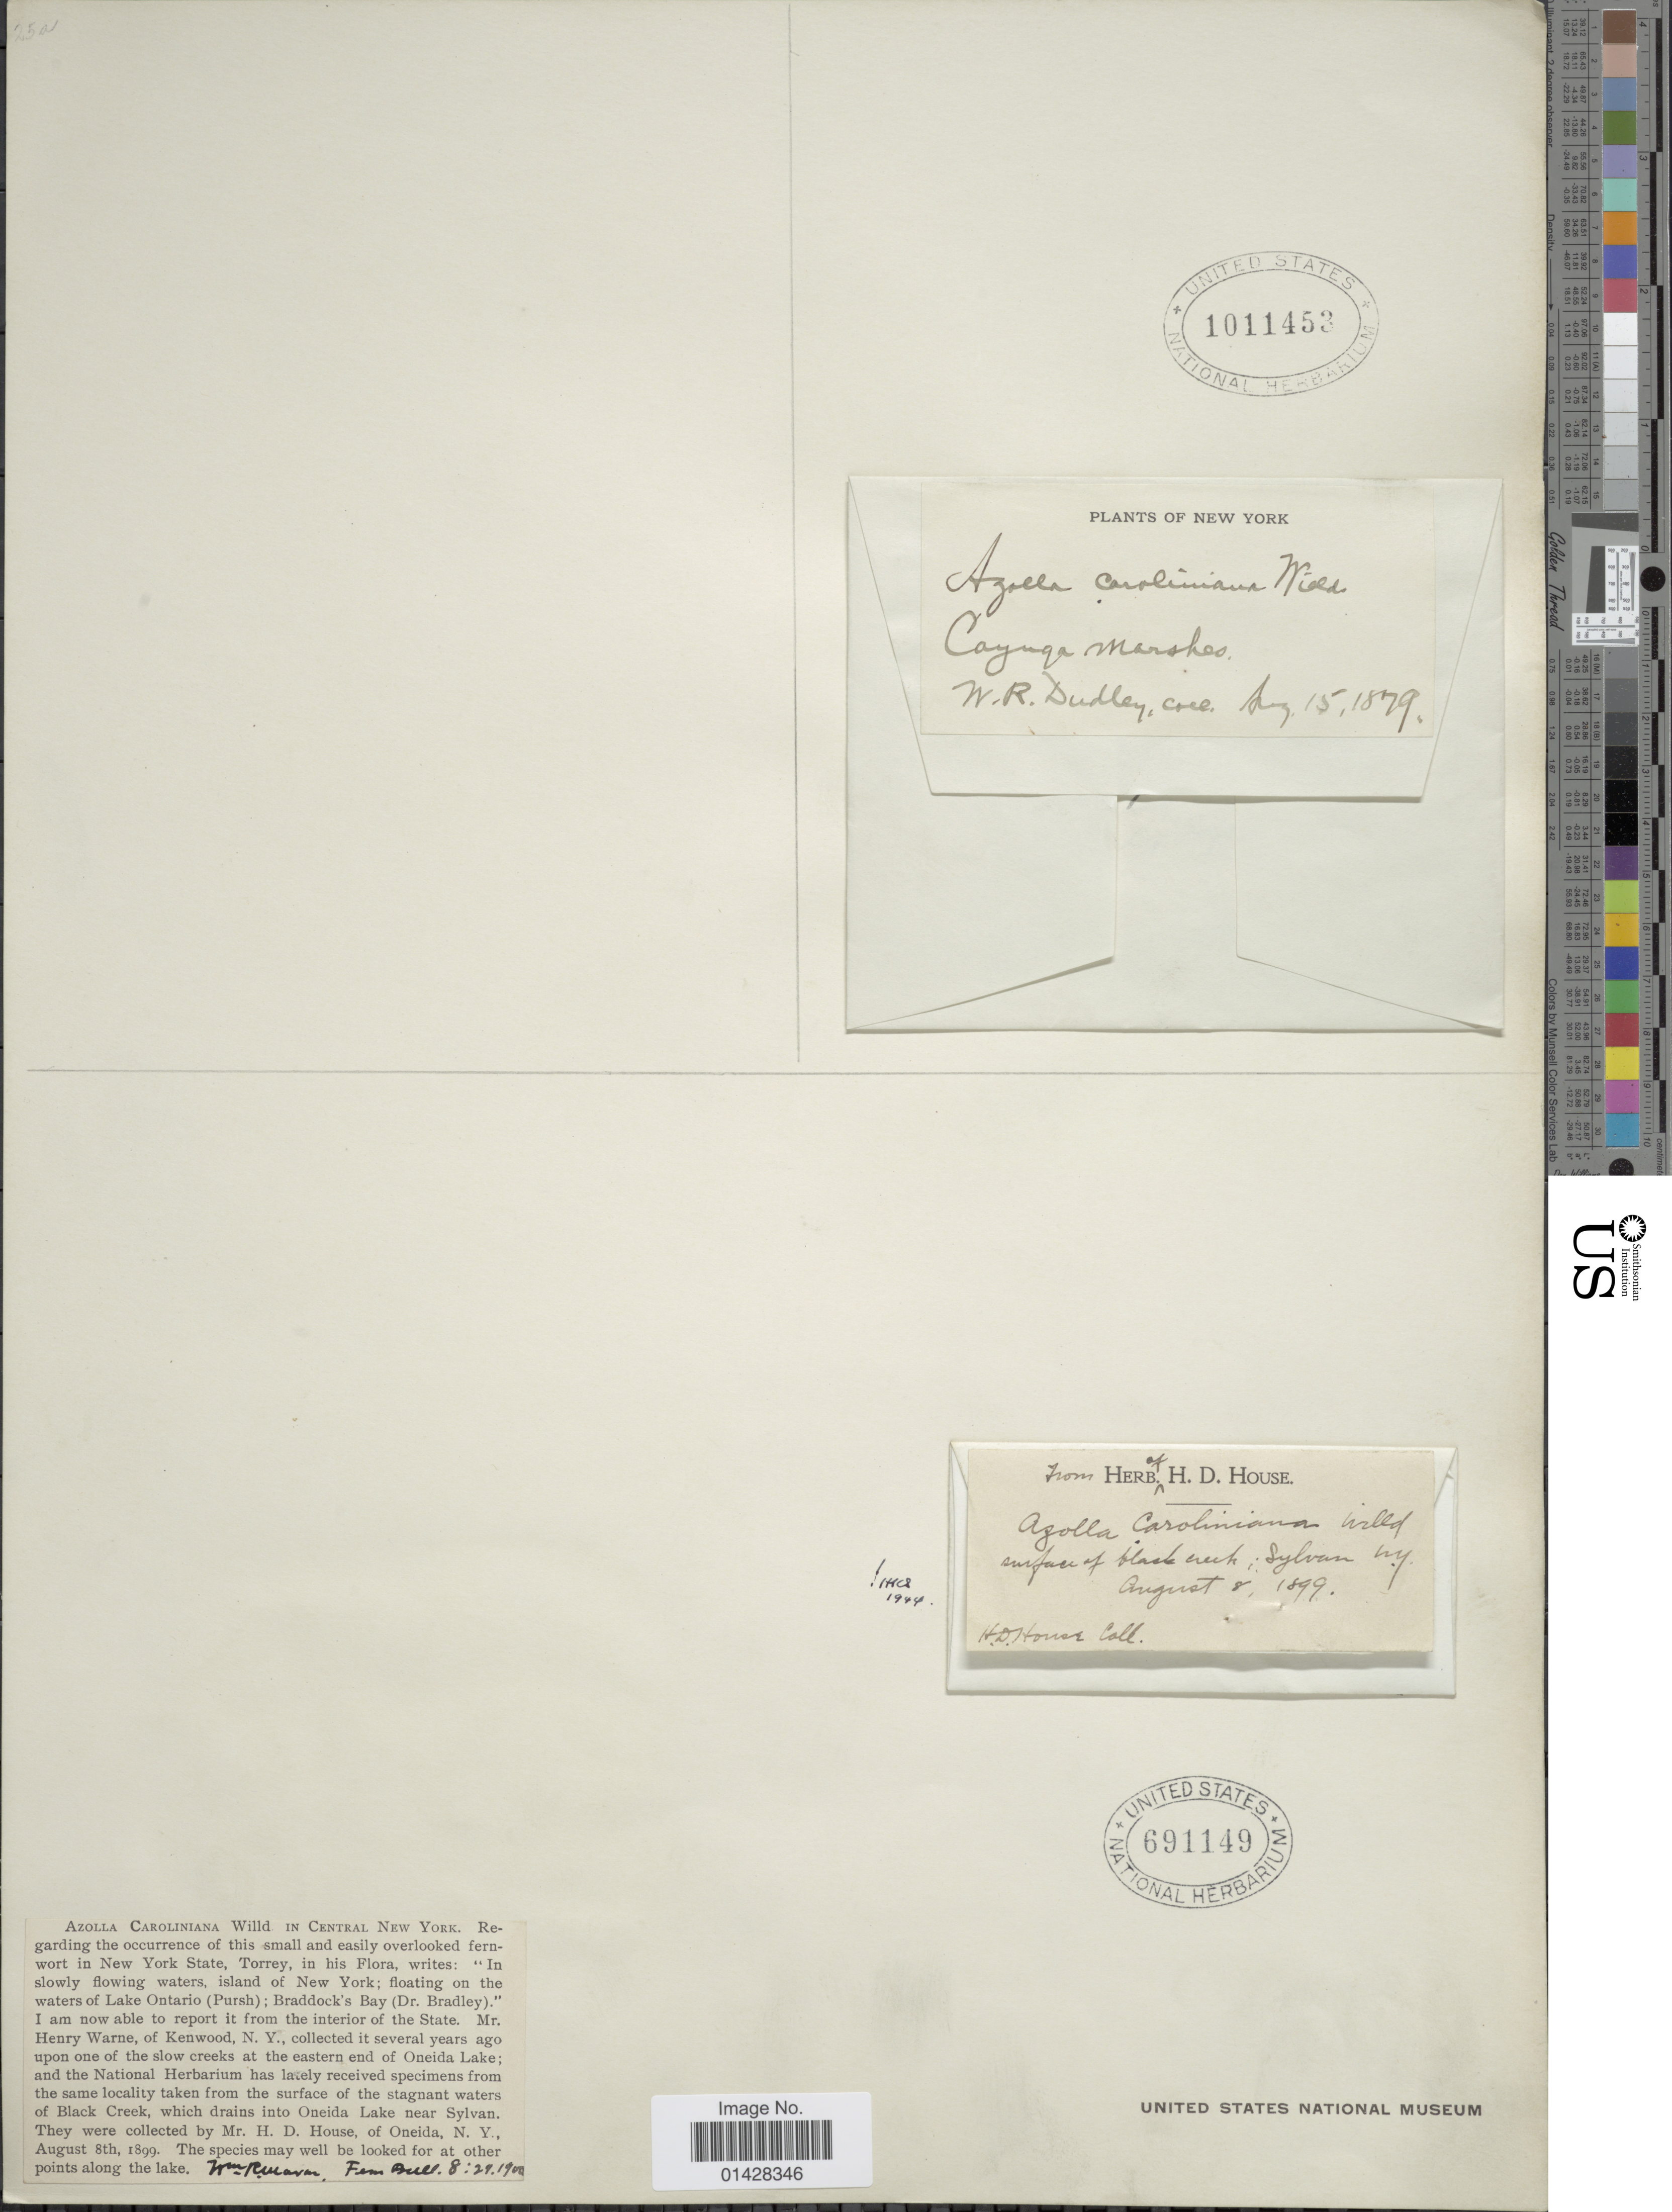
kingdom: Plantae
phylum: Tracheophyta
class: Polypodiopsida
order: Salviniales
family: Salviniaceae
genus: Azolla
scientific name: Azolla caroliniana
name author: Willd.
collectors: W. Dudley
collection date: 1879-08-15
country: United States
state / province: New York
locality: Cayunga Marshes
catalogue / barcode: US 1011453-2